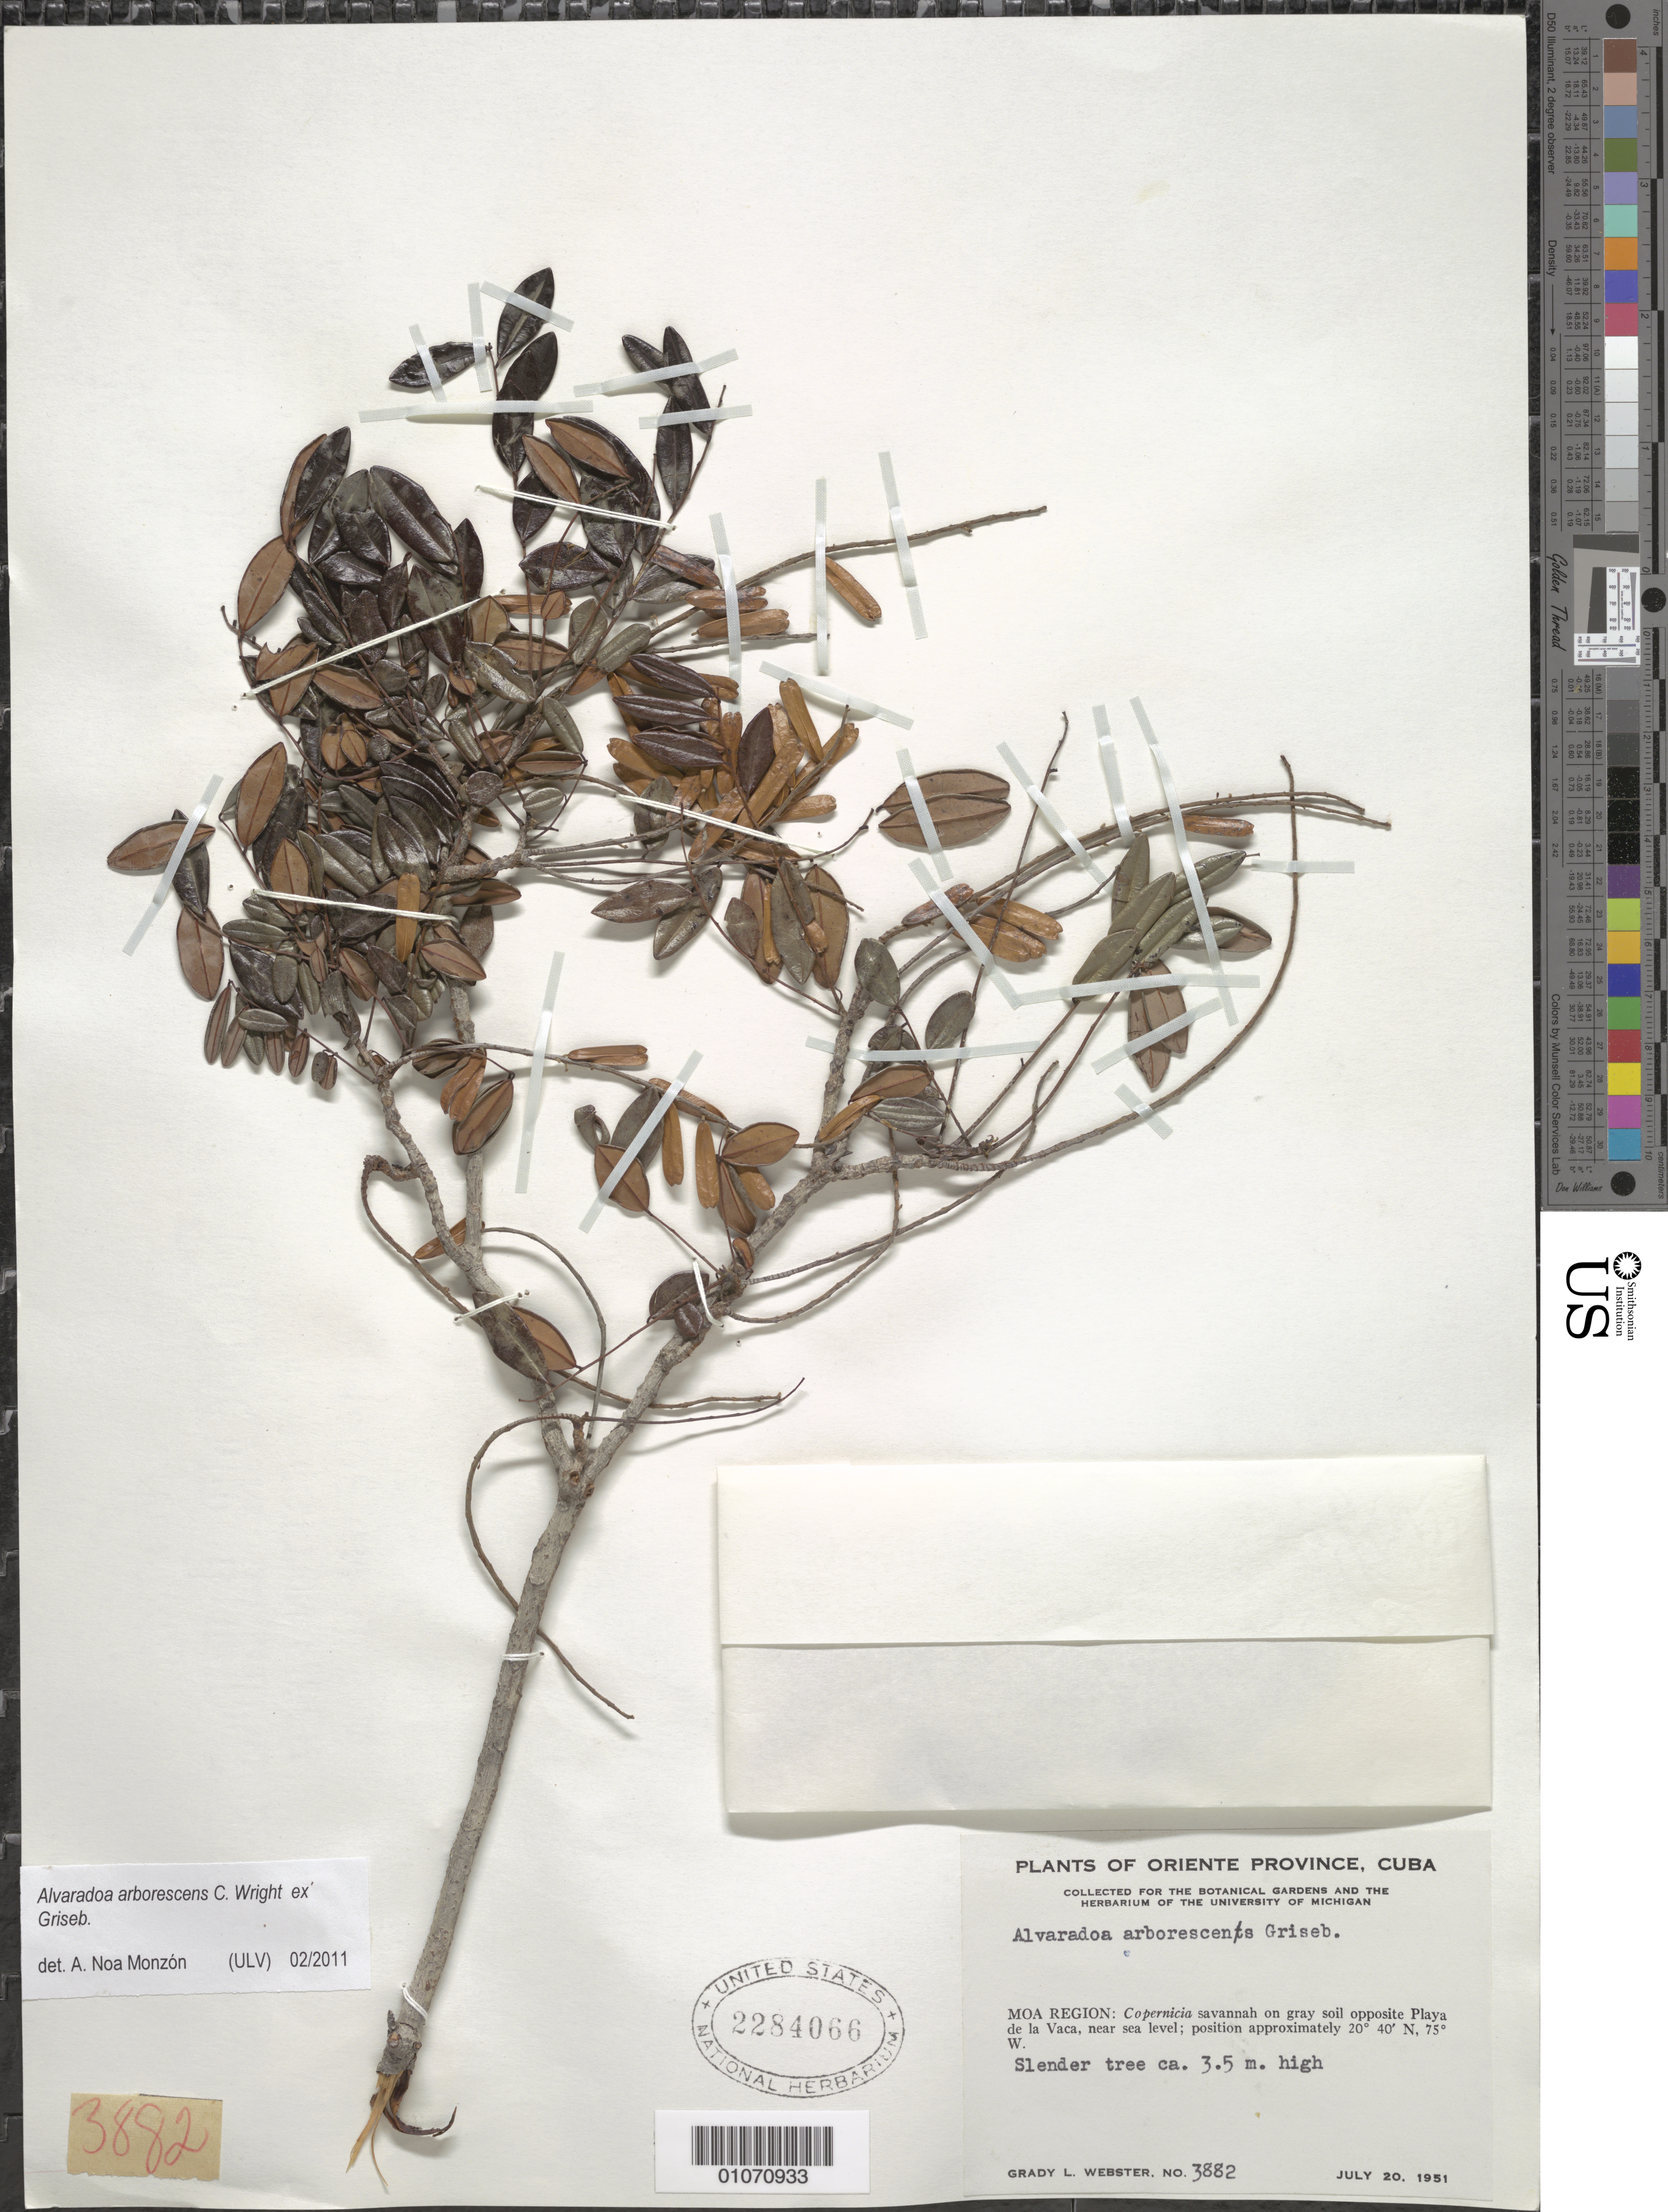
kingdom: Plantae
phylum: Tracheophyta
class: Magnoliopsida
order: Picramniales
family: Picramniaceae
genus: Alvaradoa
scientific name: Alvaradoa arborescens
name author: C. Wright in Griseb.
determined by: Noa Monzón, A.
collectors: G. L. Webster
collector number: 3882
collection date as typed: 20 Jul 1951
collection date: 1931-07-20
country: Cuba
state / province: Holguín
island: Cuba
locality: Moa region, savanna opposite Playa de la Vaca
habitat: Copernicia savanna on gray soil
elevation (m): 0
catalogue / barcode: US 2284066